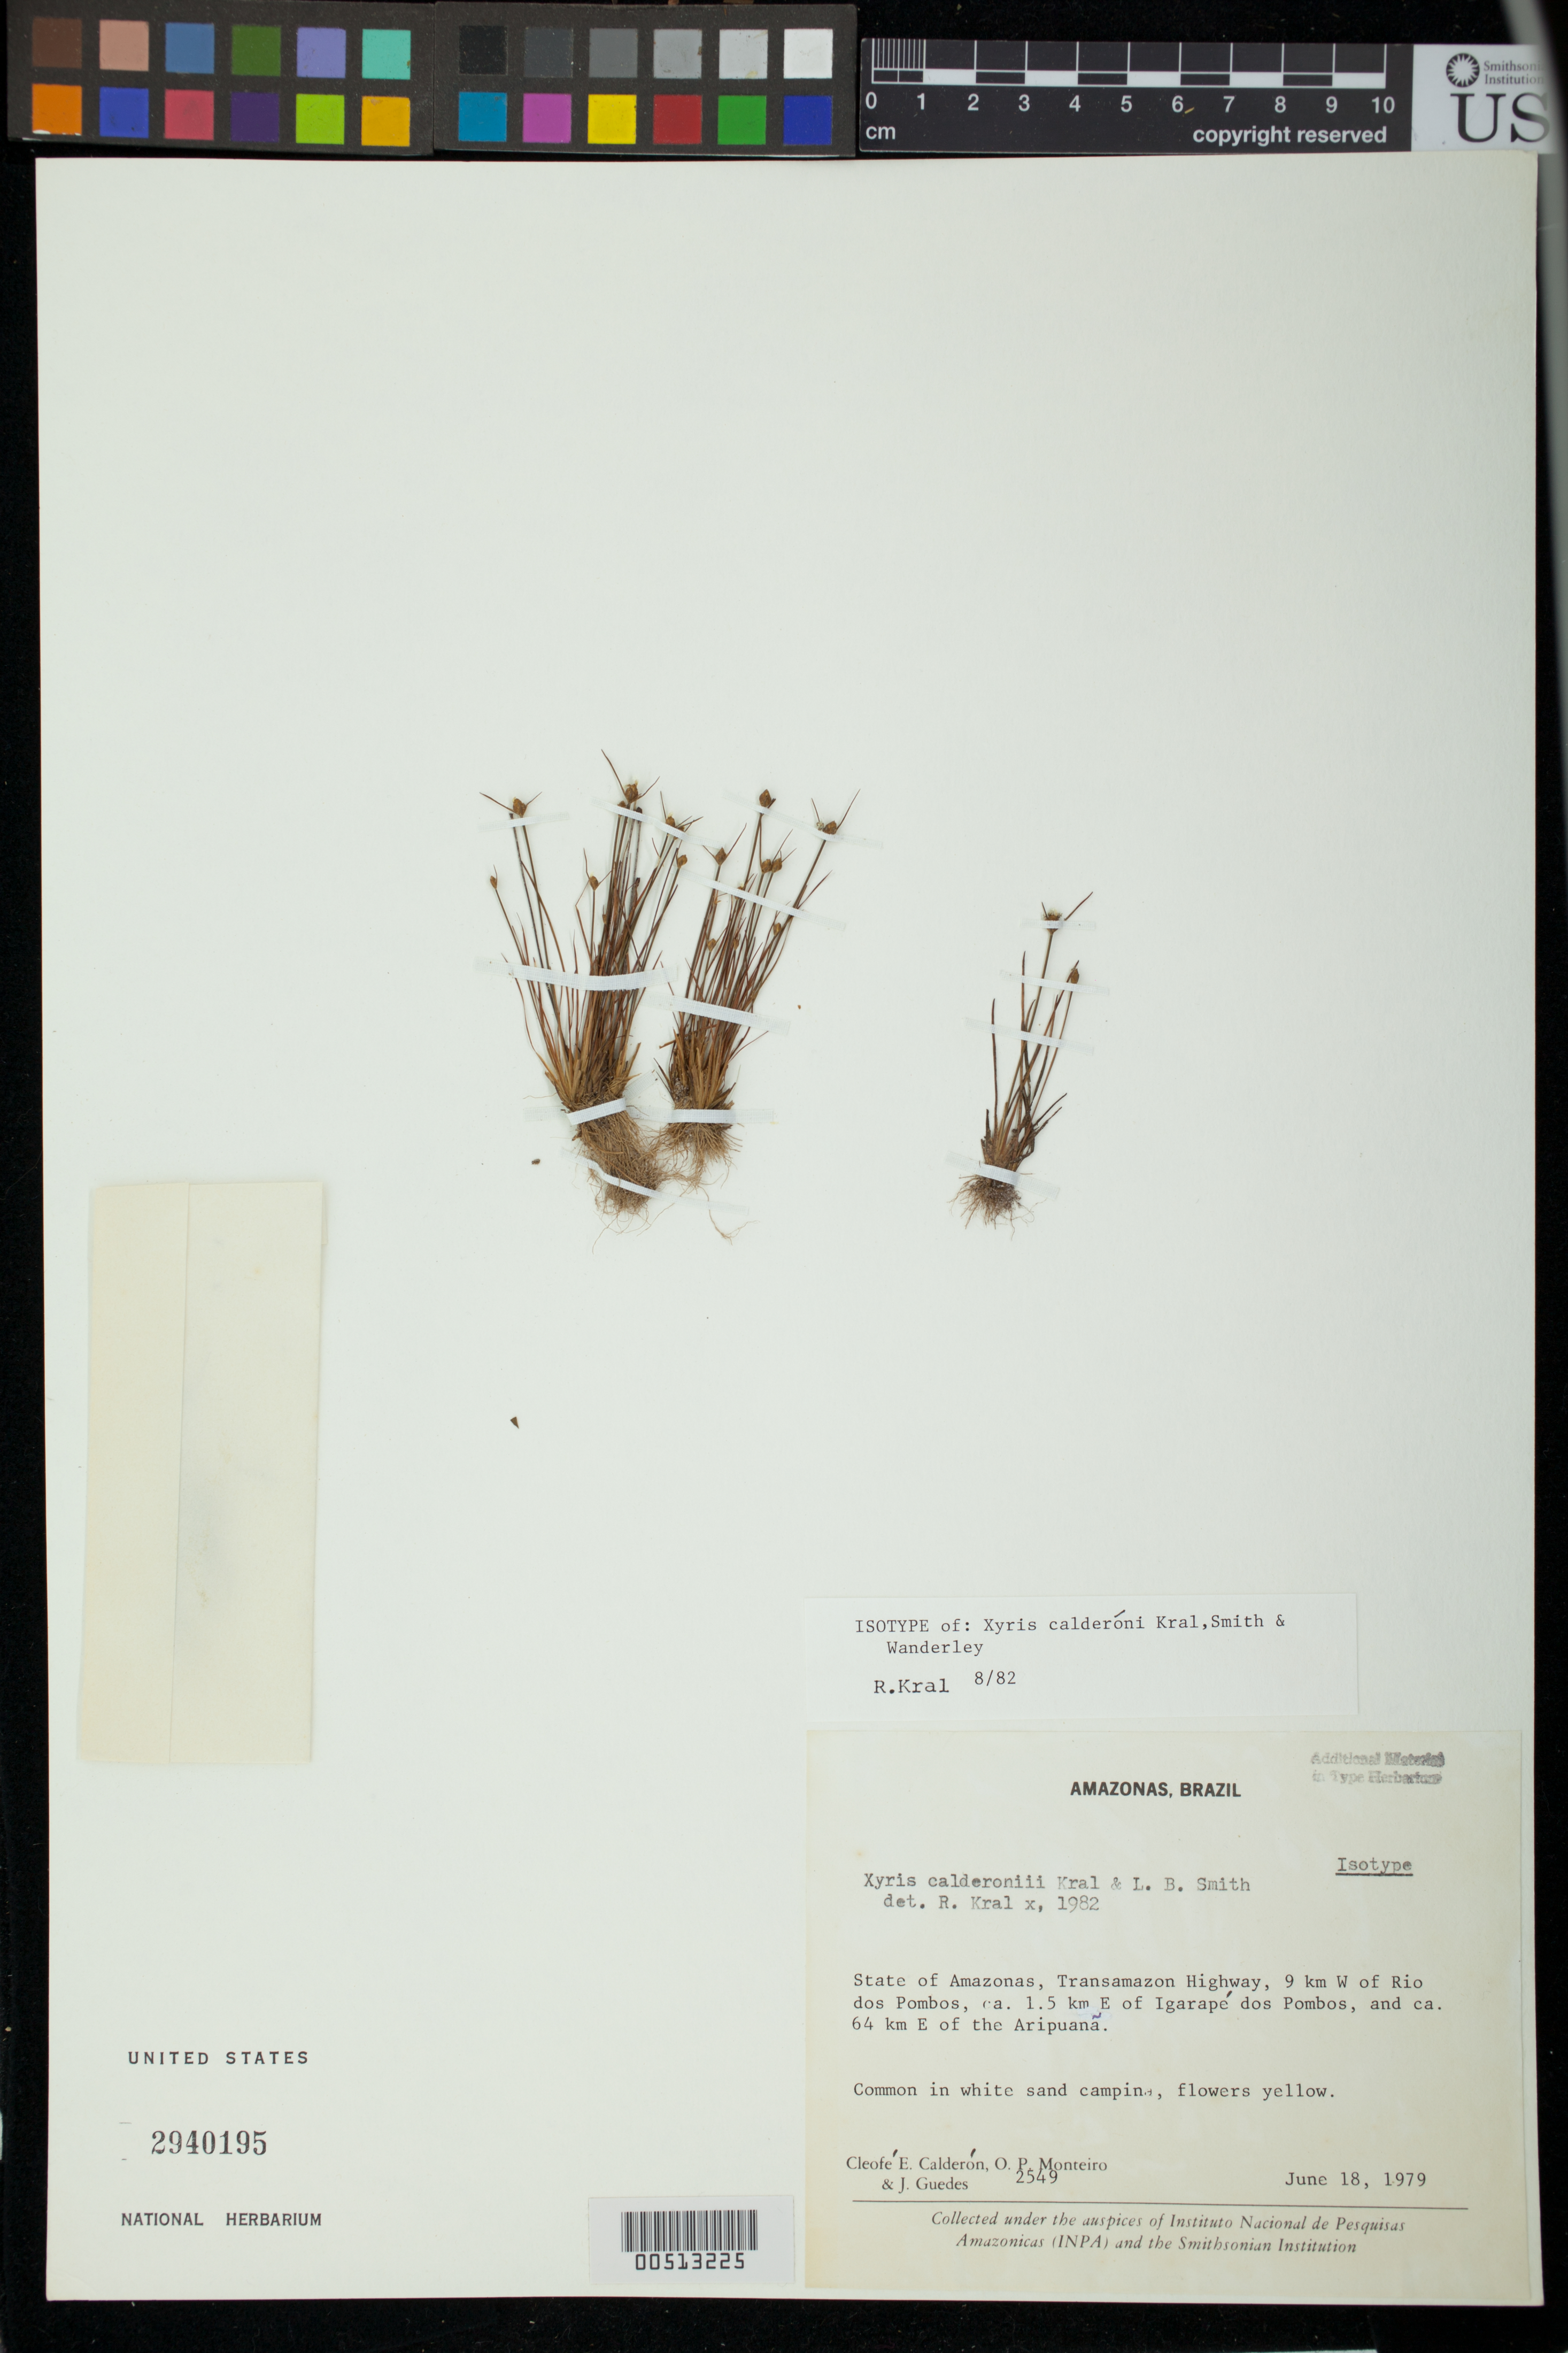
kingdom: Plantae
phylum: Tracheophyta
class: Liliopsida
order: Poales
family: Xyridaceae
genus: Xyris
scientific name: Xyris calderonii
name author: Kral et al.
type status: Isotype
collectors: C. E. Calderón, O. P. Monteiro & J. Guedes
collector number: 2549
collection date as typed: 18 Jun 1979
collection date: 1979-06-18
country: Brazil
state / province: Amazonas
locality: State of Amazonas, Transamazon highway, 9 km W of Rio dos Pombos, ca. 1.5 km E of Igarapé dos Pombos, and ca. 64 km E of Aripuana.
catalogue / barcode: US 2940195